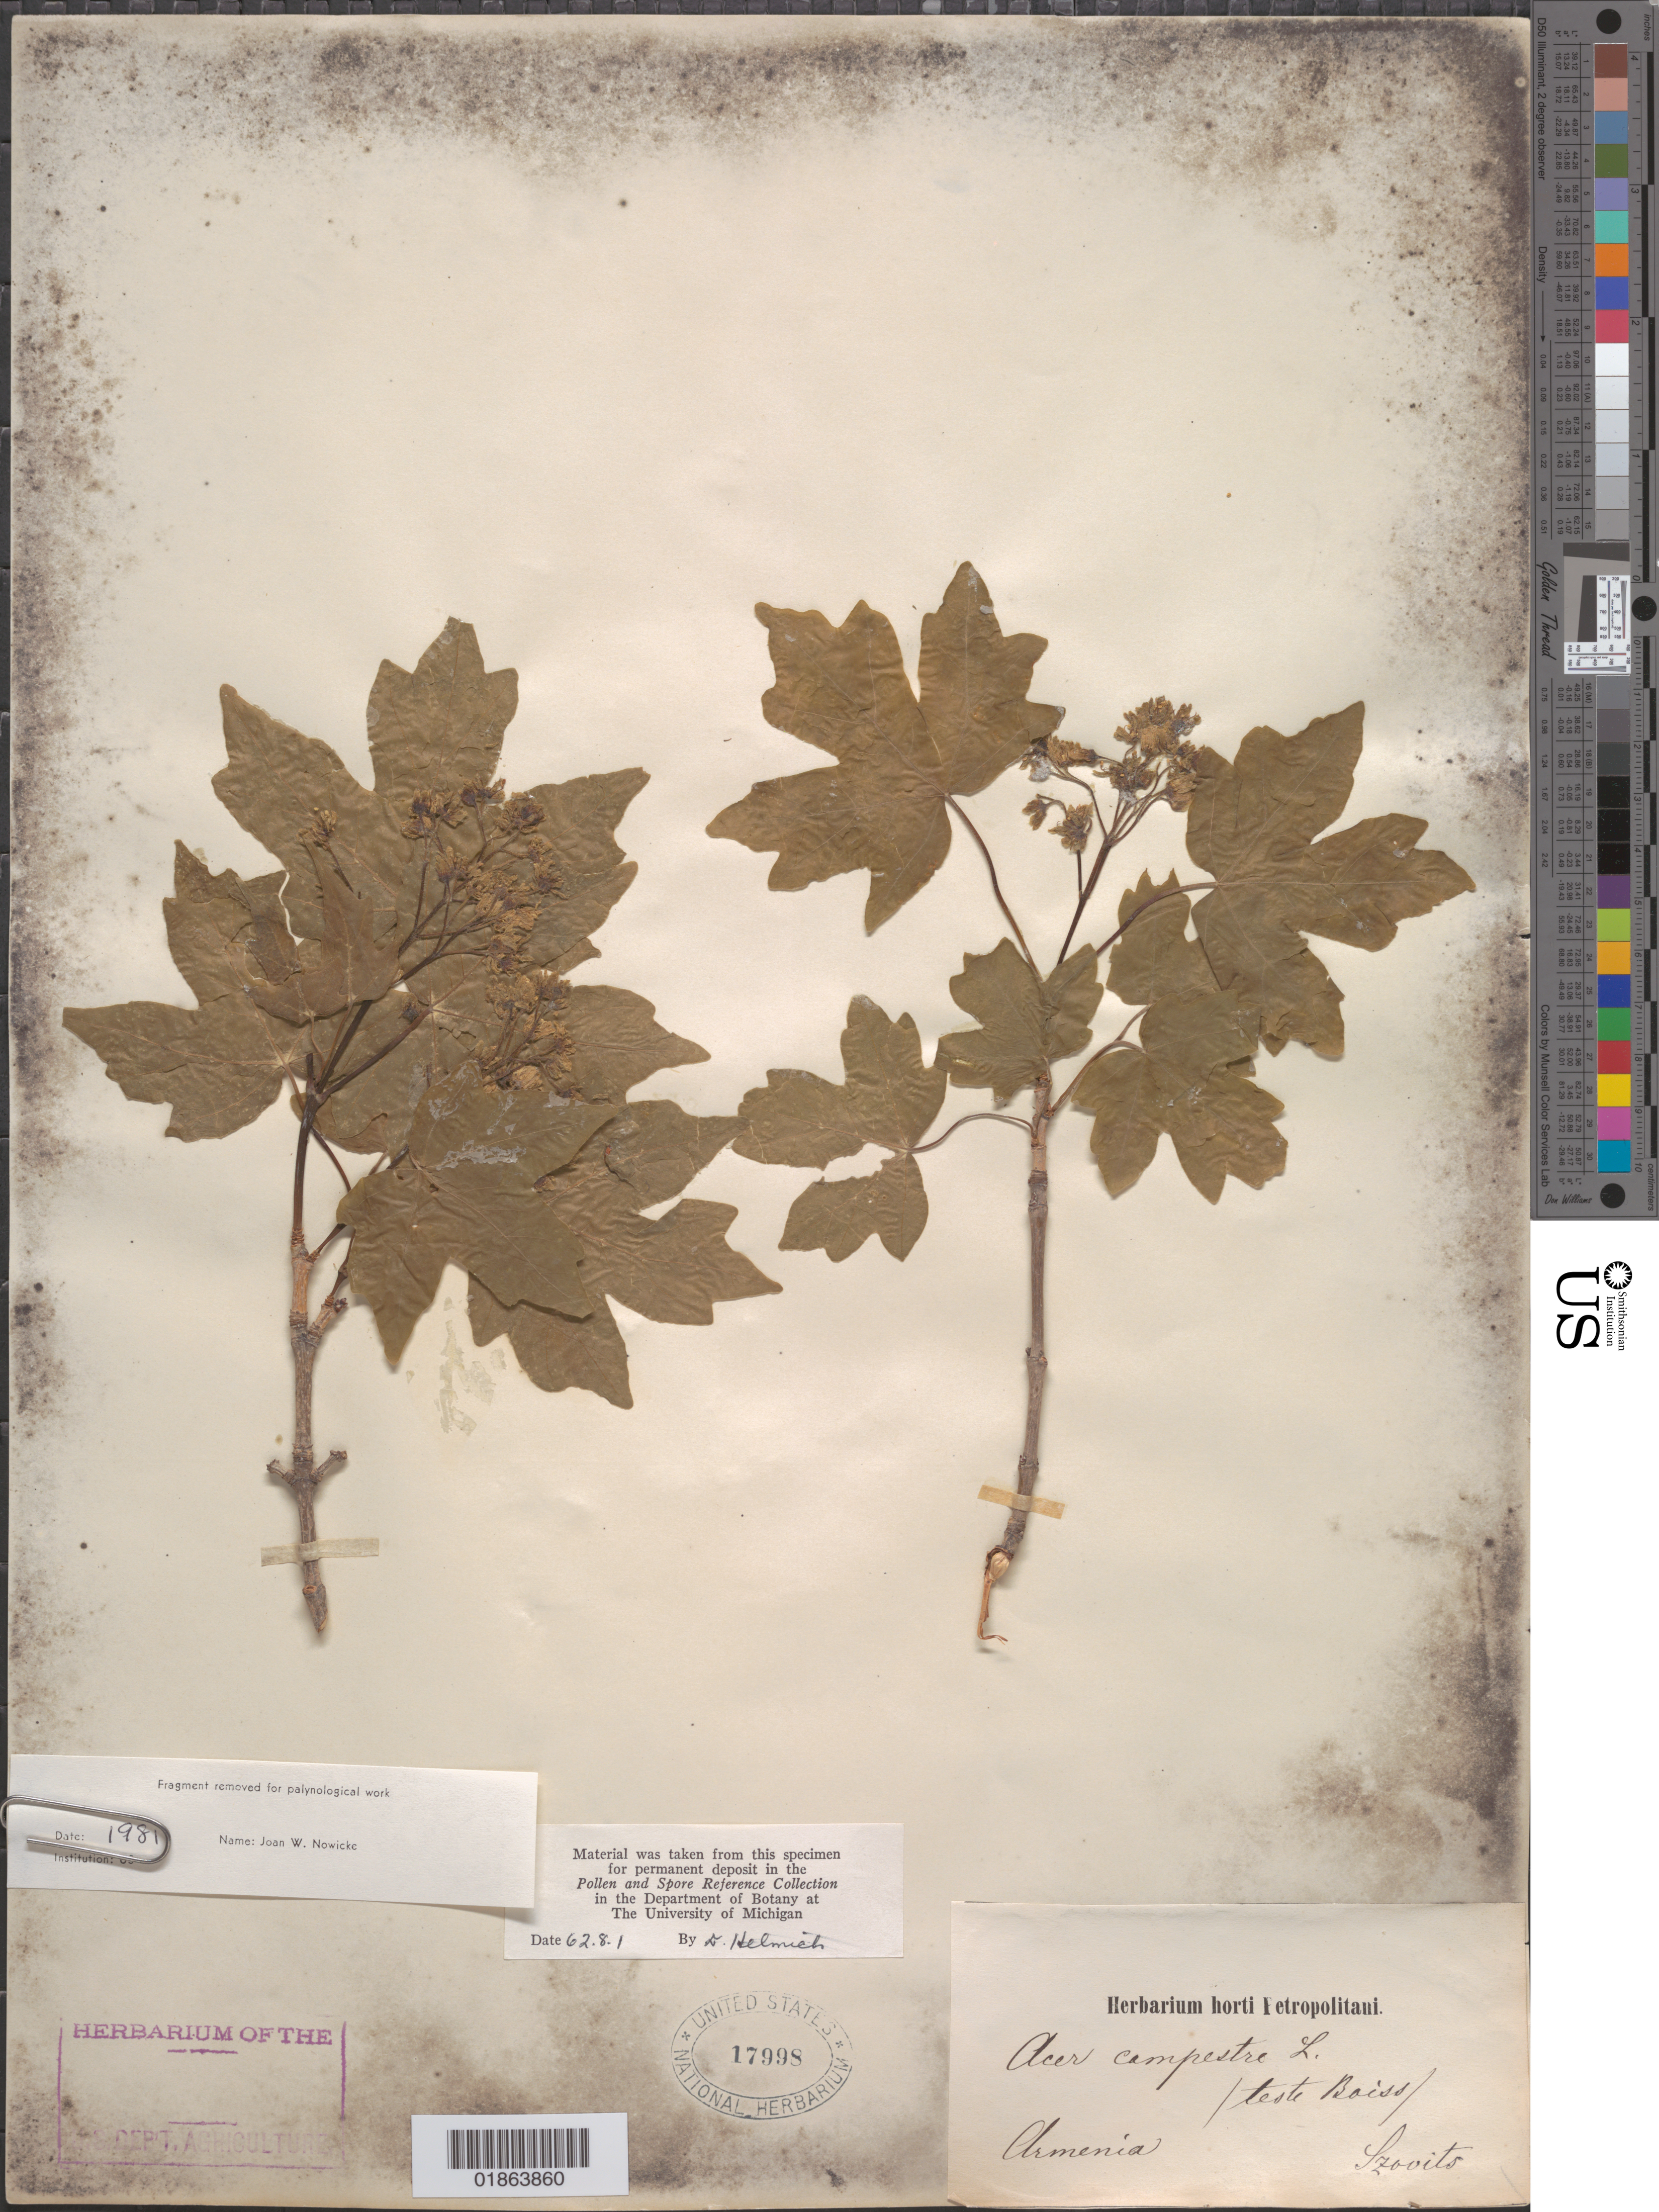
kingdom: Plantae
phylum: Tracheophyta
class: Magnoliopsida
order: Sapindales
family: Sapindaceae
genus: Acer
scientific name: Acer campestre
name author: L.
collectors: J. Szovits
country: Armenia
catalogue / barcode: US 17998